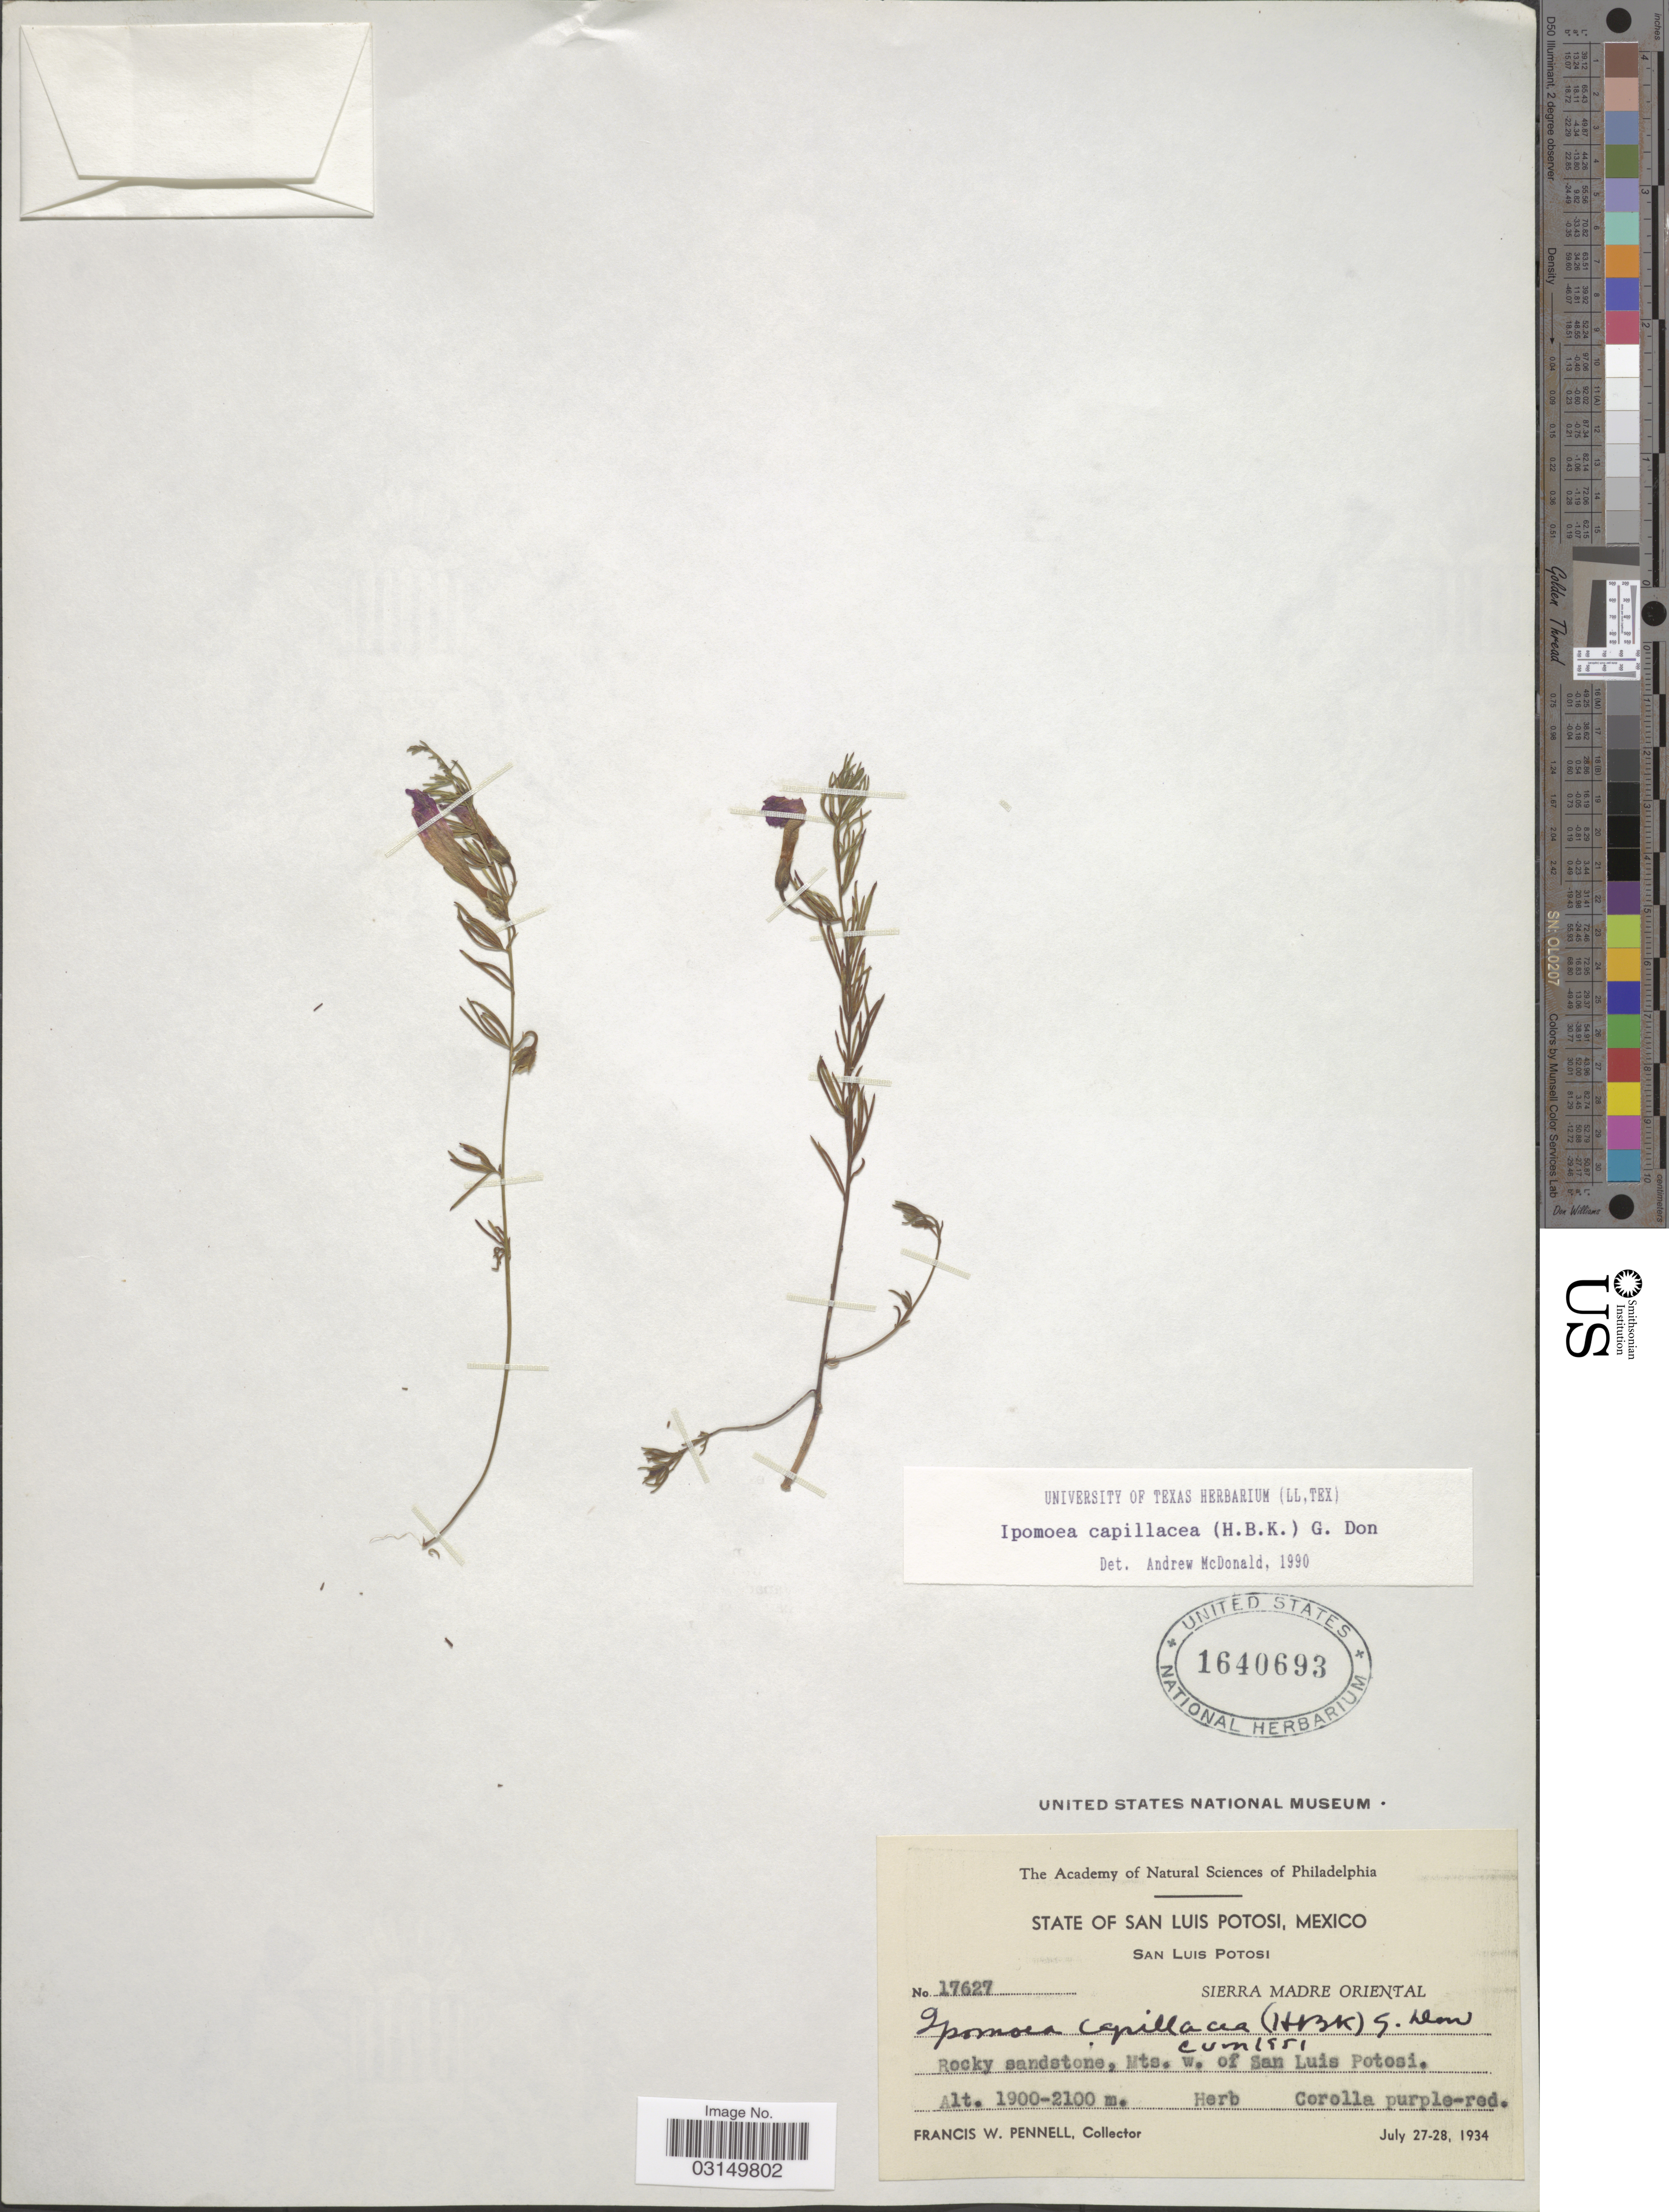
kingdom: Plantae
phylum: Tracheophyta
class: Magnoliopsida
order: Solanales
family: Convolvulaceae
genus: Ipomoea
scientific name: Ipomoea capillacea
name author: (Kunth) G. Don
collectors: F. W. Pennell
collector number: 17627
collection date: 1934-07-27/1934-07-28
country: Mexico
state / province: San Luis Potosí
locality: San Luis Potosi, Sierra Madre Oriental, Rocky sandstone, Mts. w. of San Luis Potosi.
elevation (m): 1900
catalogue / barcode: US 1640693